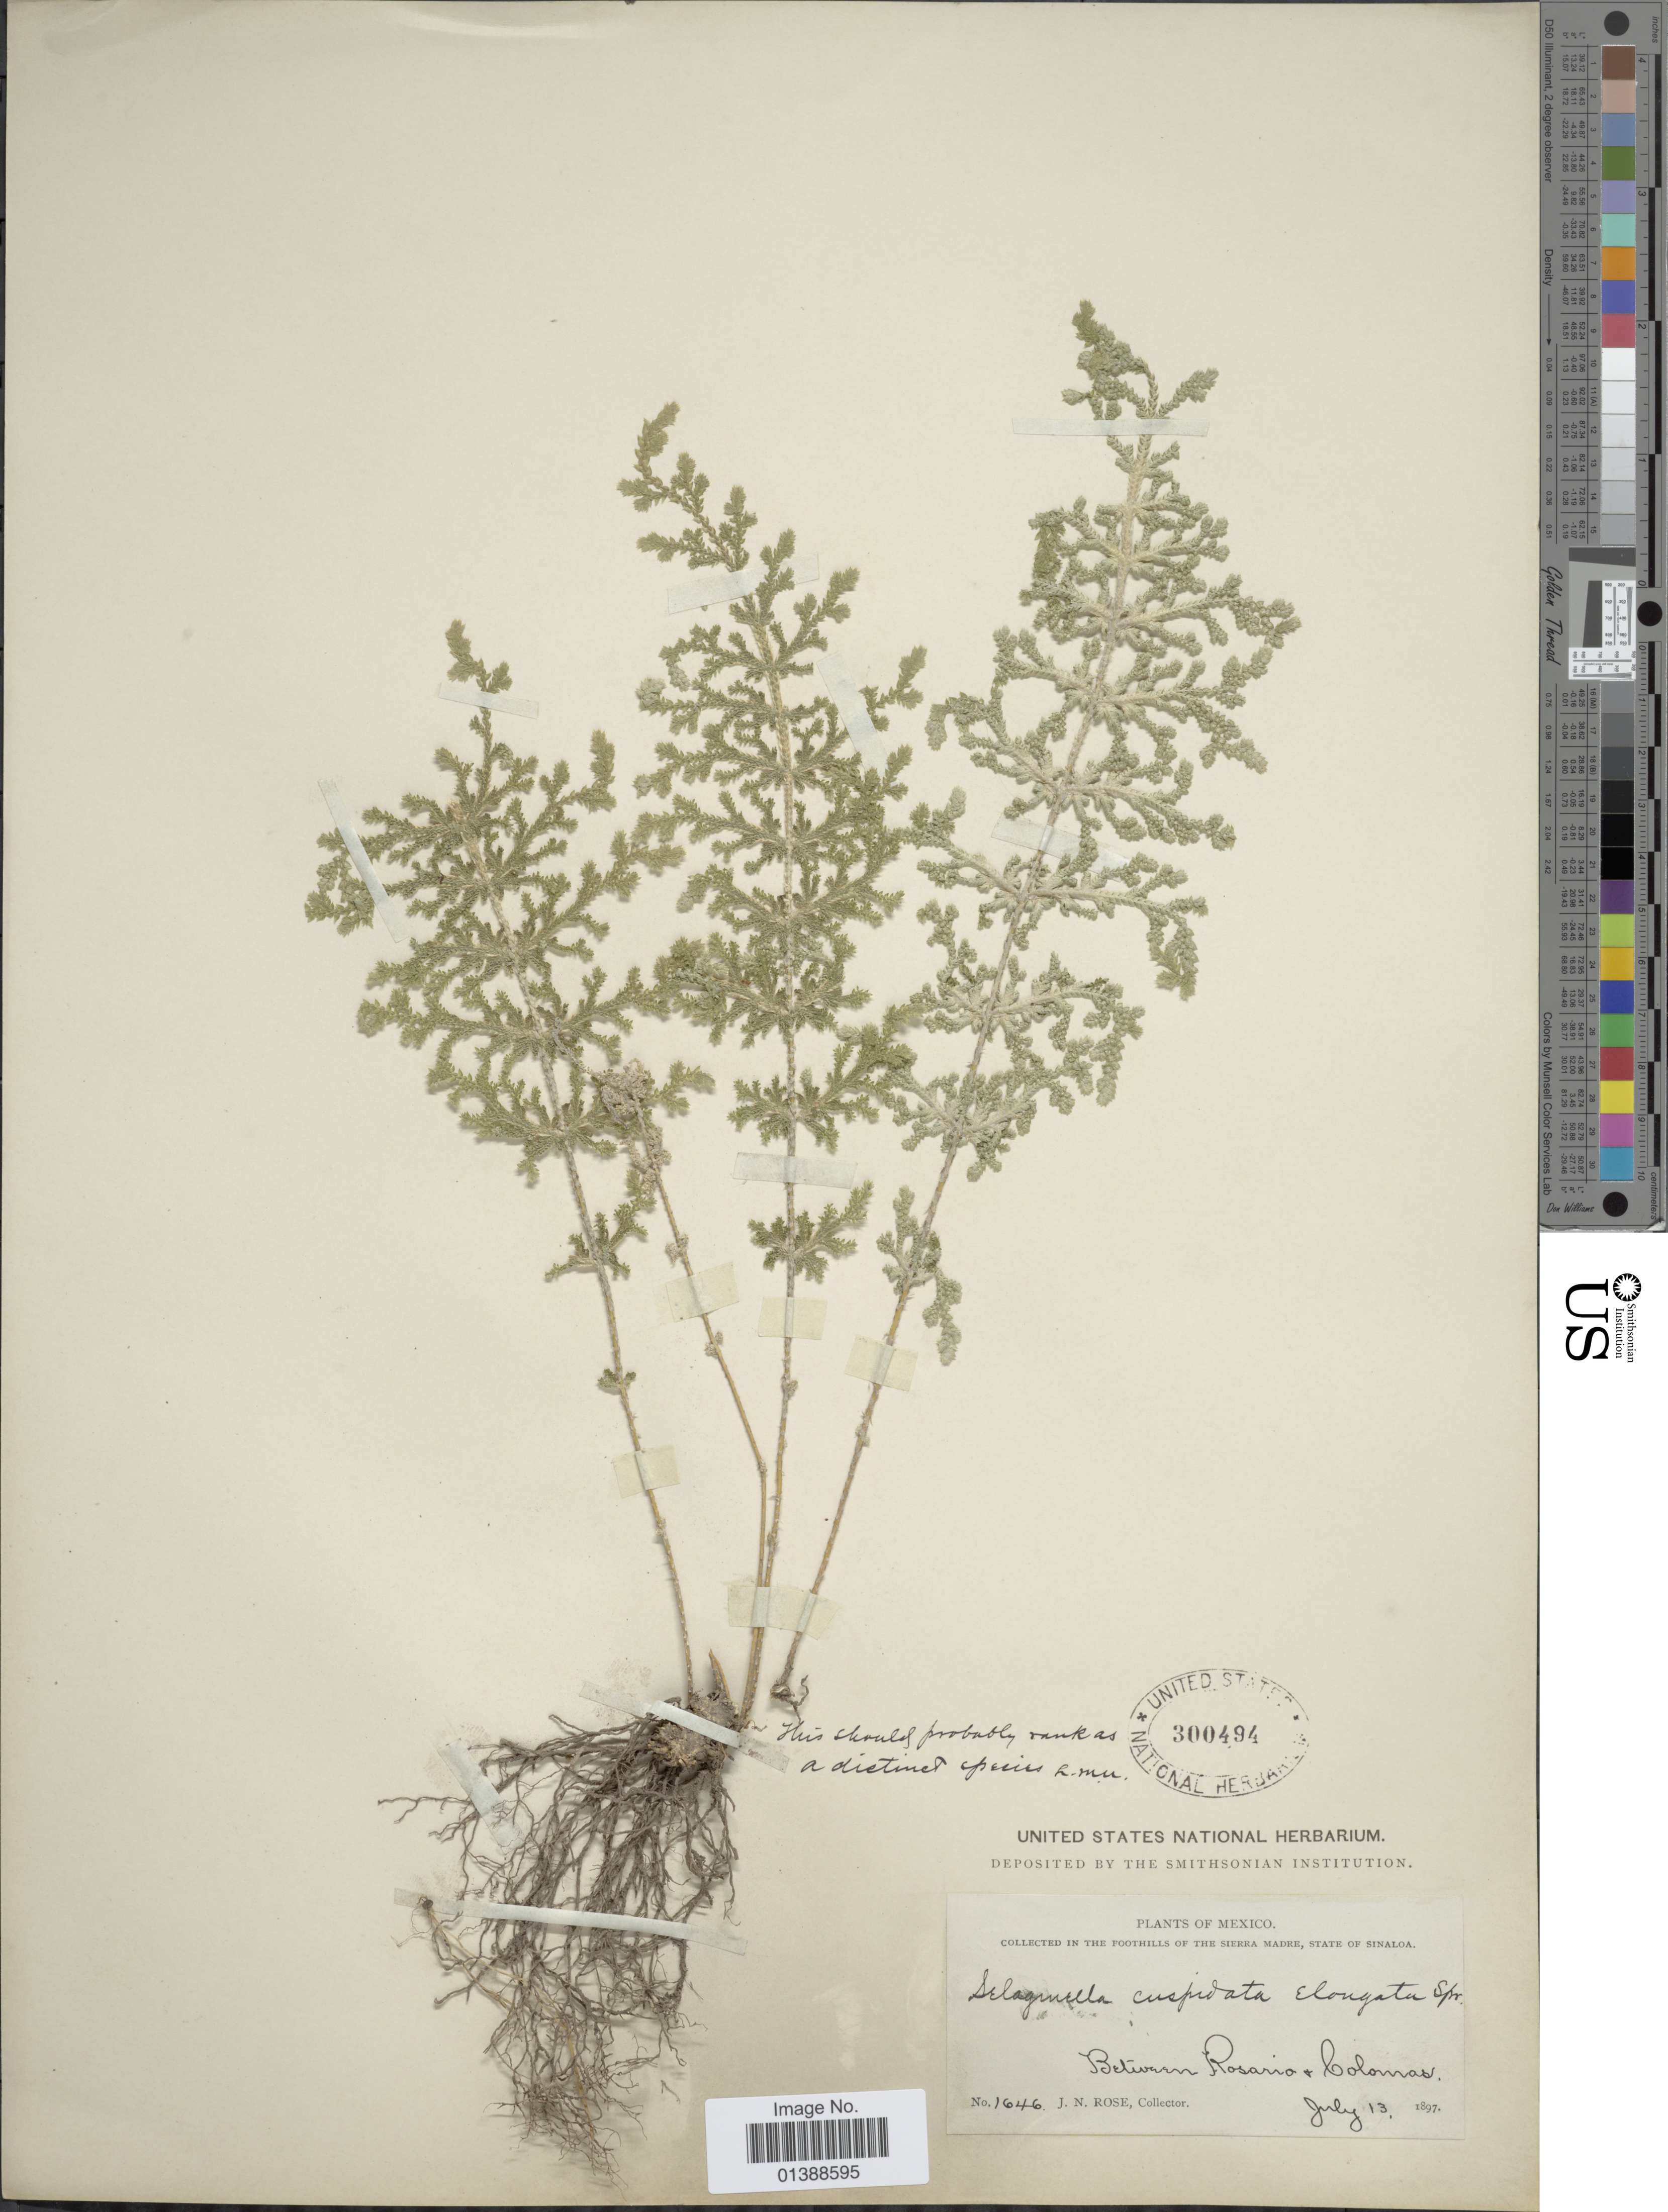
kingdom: Plantae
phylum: Tracheophyta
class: Lycopodiopsida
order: Selaginellales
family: Selaginellaceae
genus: Selaginella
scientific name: Selaginella pallescens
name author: (C. Presl) Spring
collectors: J. N. Rose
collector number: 1646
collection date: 1897-07-13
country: Mexico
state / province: Sinaloa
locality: In the foothills of the Sierra Madre, Between Rosario & Colonas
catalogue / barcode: US 300494